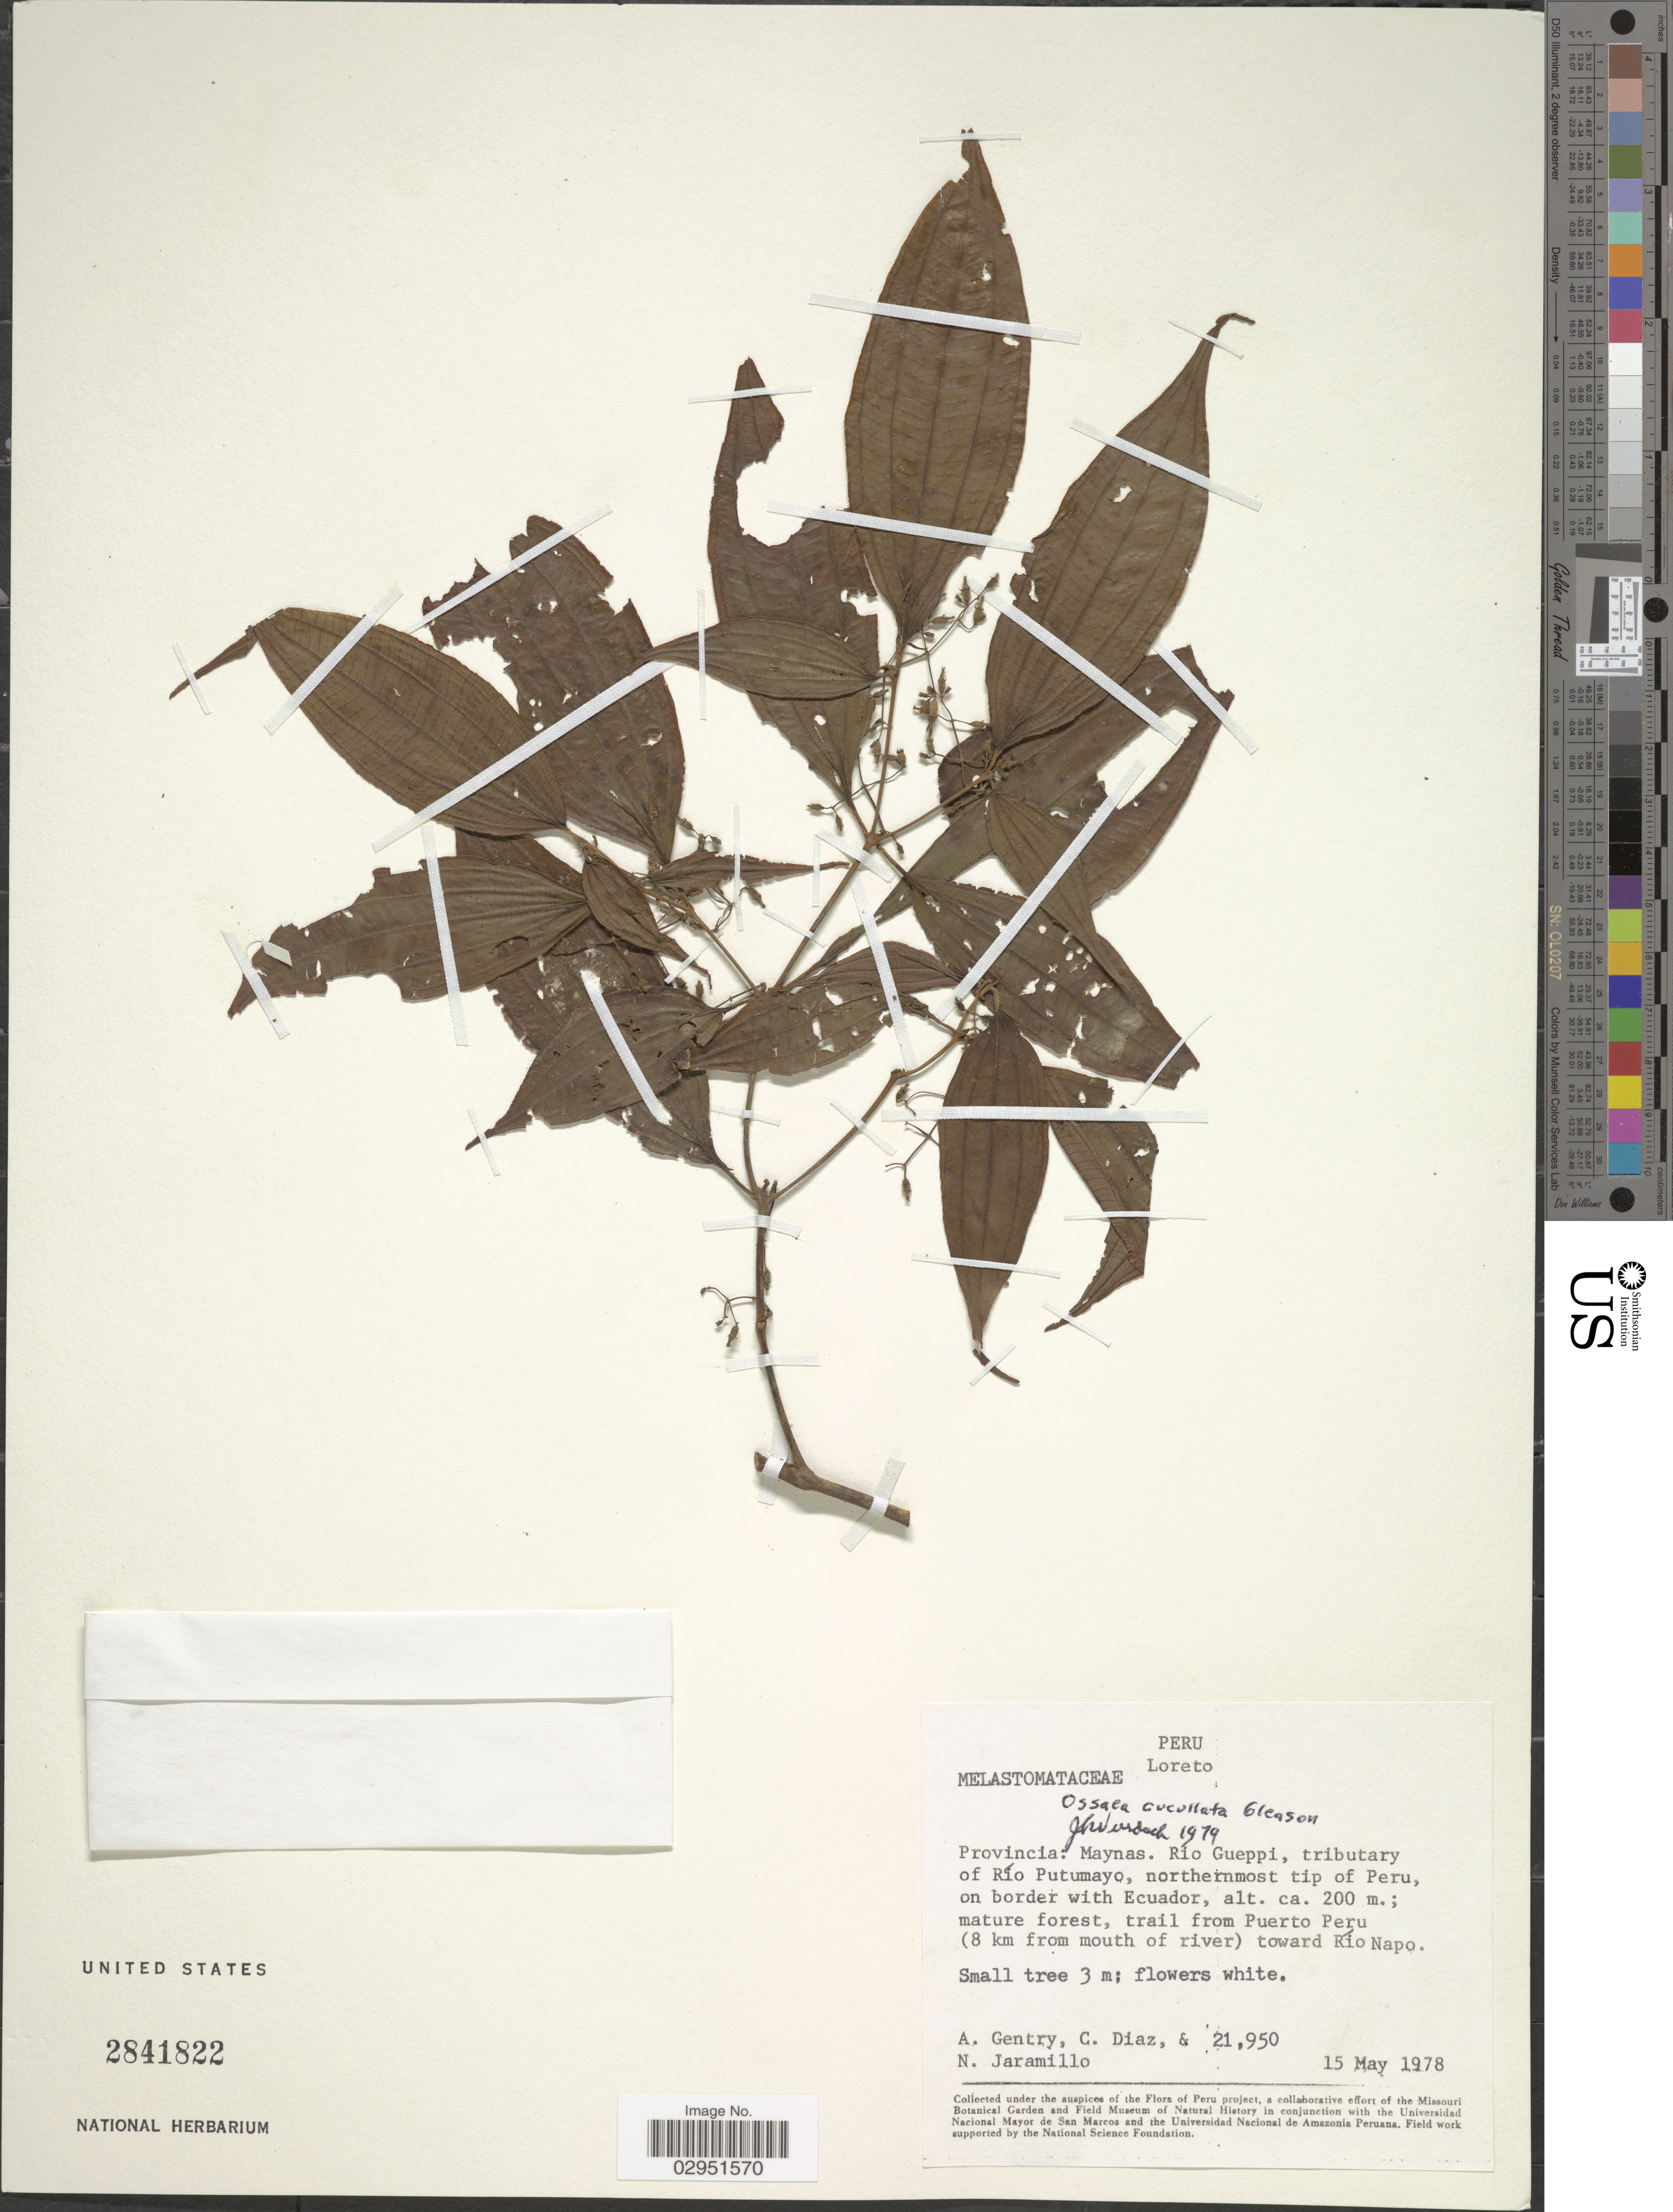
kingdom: Plantae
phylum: Tracheophyta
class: Magnoliopsida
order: Myrtales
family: Melastomataceae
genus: Ossaea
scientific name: Ossaea cucullata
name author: Gleason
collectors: A. H. Gentry, C. Díaz & N. Jaramillo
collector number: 21950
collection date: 1978-05-15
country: Peru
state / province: Loreto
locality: Provincia: Maynas. Rio Gueppi, tributary of Río Putumayo, northernmost tip of Peru, on border with Ecuador. Trail from Puerto Peru (8 km from mouth of river) toward Río Napo.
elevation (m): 200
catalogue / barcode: US 2841822